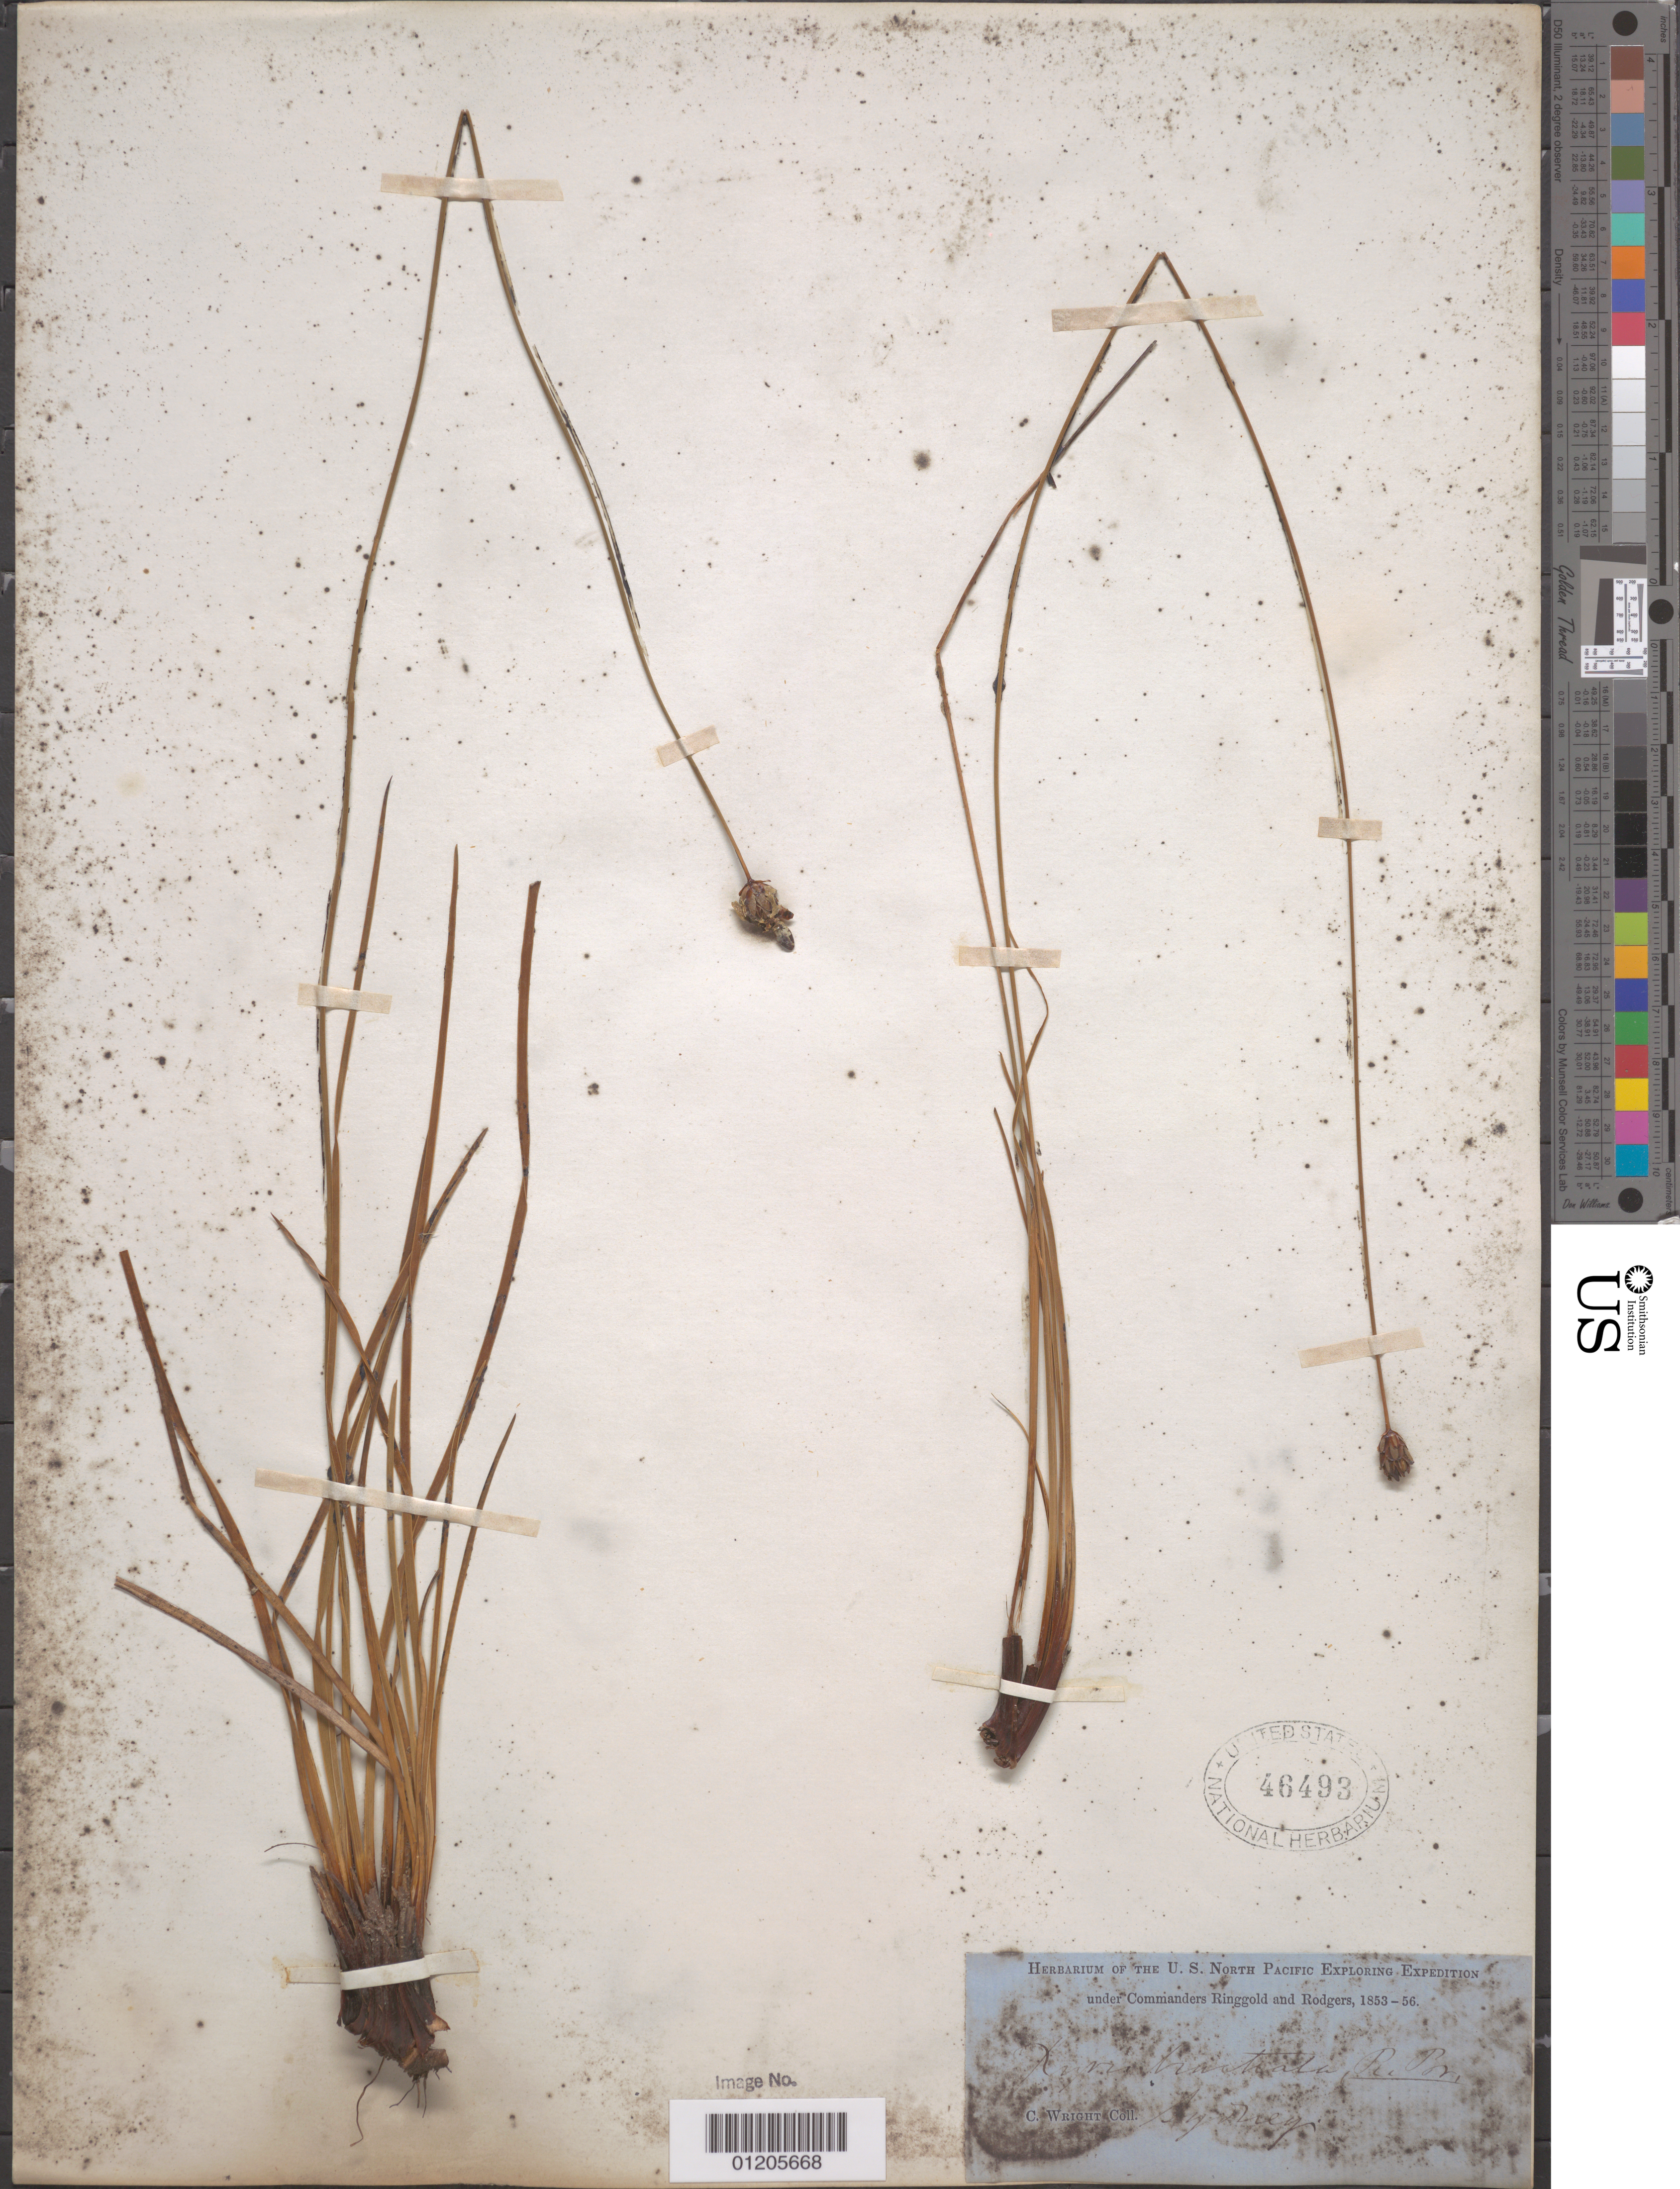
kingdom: Plantae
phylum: Tracheophyta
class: Liliopsida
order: Poales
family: Xyridaceae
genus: Xyris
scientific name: Xyris bracteata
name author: R. Br.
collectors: C. Wright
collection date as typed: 1853 to -- -- 1856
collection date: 1853/1856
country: Australia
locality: Sydney.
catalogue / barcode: US 46493